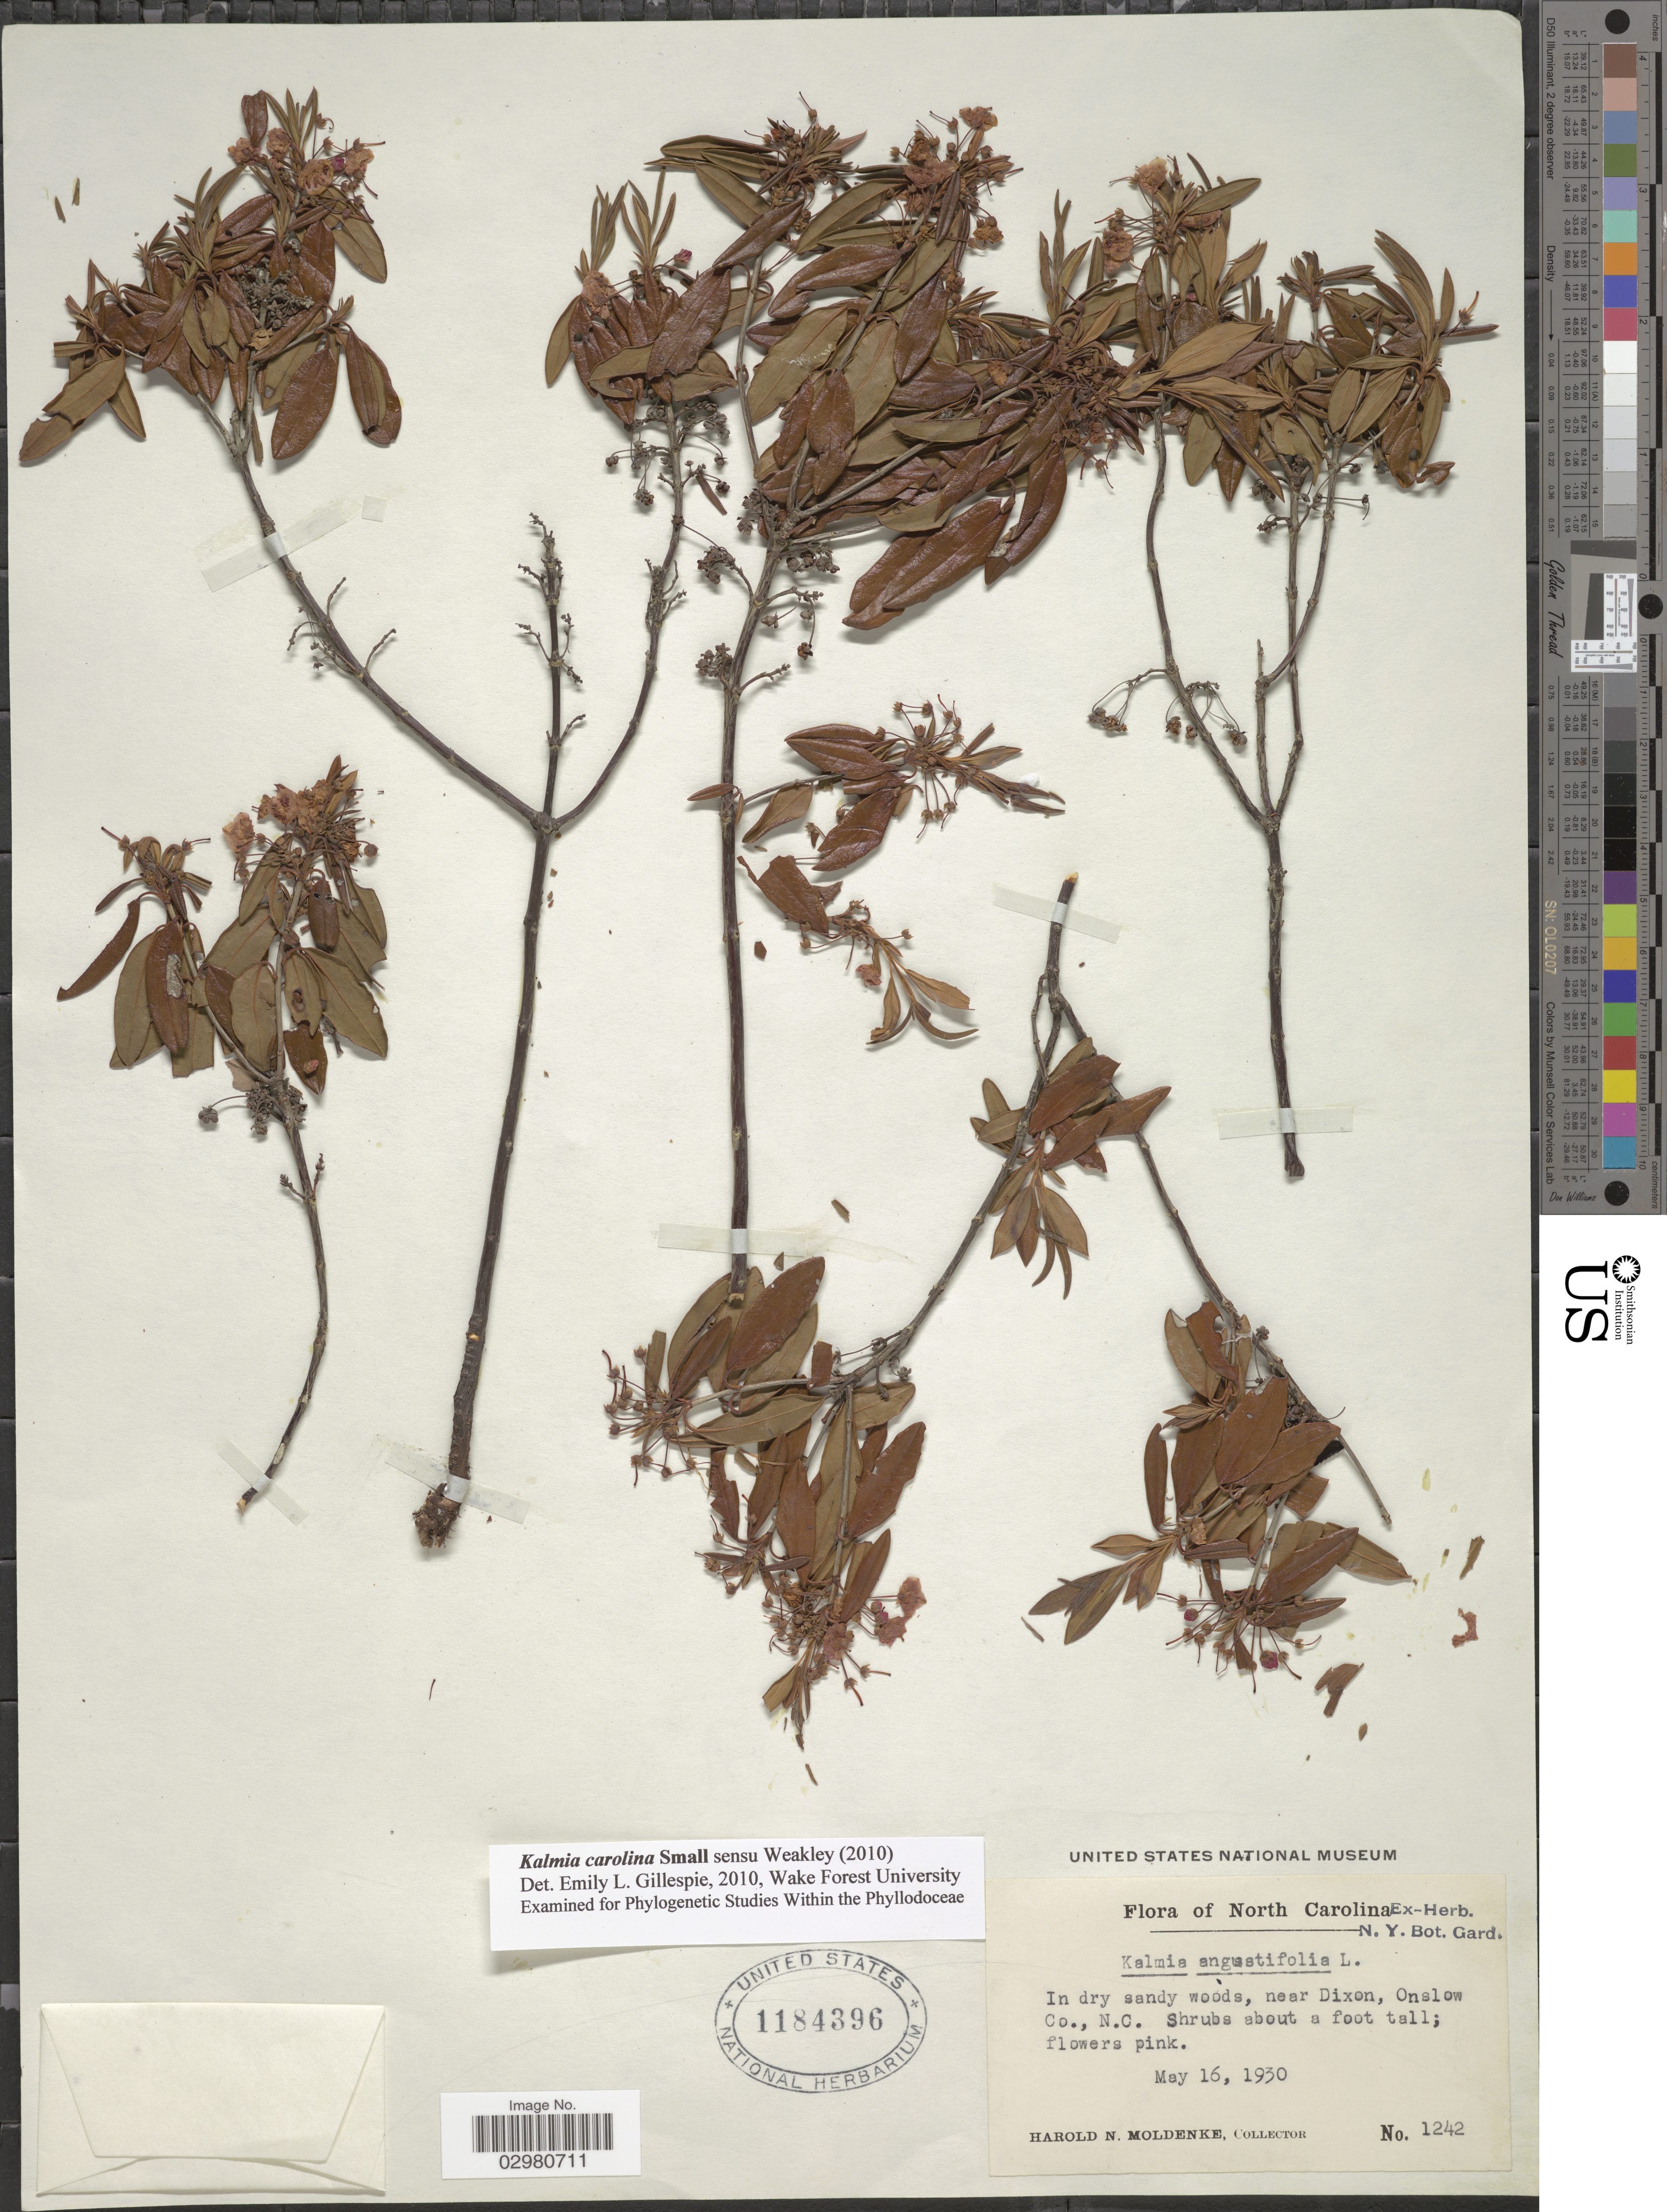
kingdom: Plantae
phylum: Tracheophyta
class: Magnoliopsida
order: Ericales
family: Ericaceae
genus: Kalmia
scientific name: Kalmia carolina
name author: Small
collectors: H. N. Moldenke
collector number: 1242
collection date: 1930-05-16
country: United States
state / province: North Carolina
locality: Near Dixon, Onslow Co., N.C.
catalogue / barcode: US 1184396